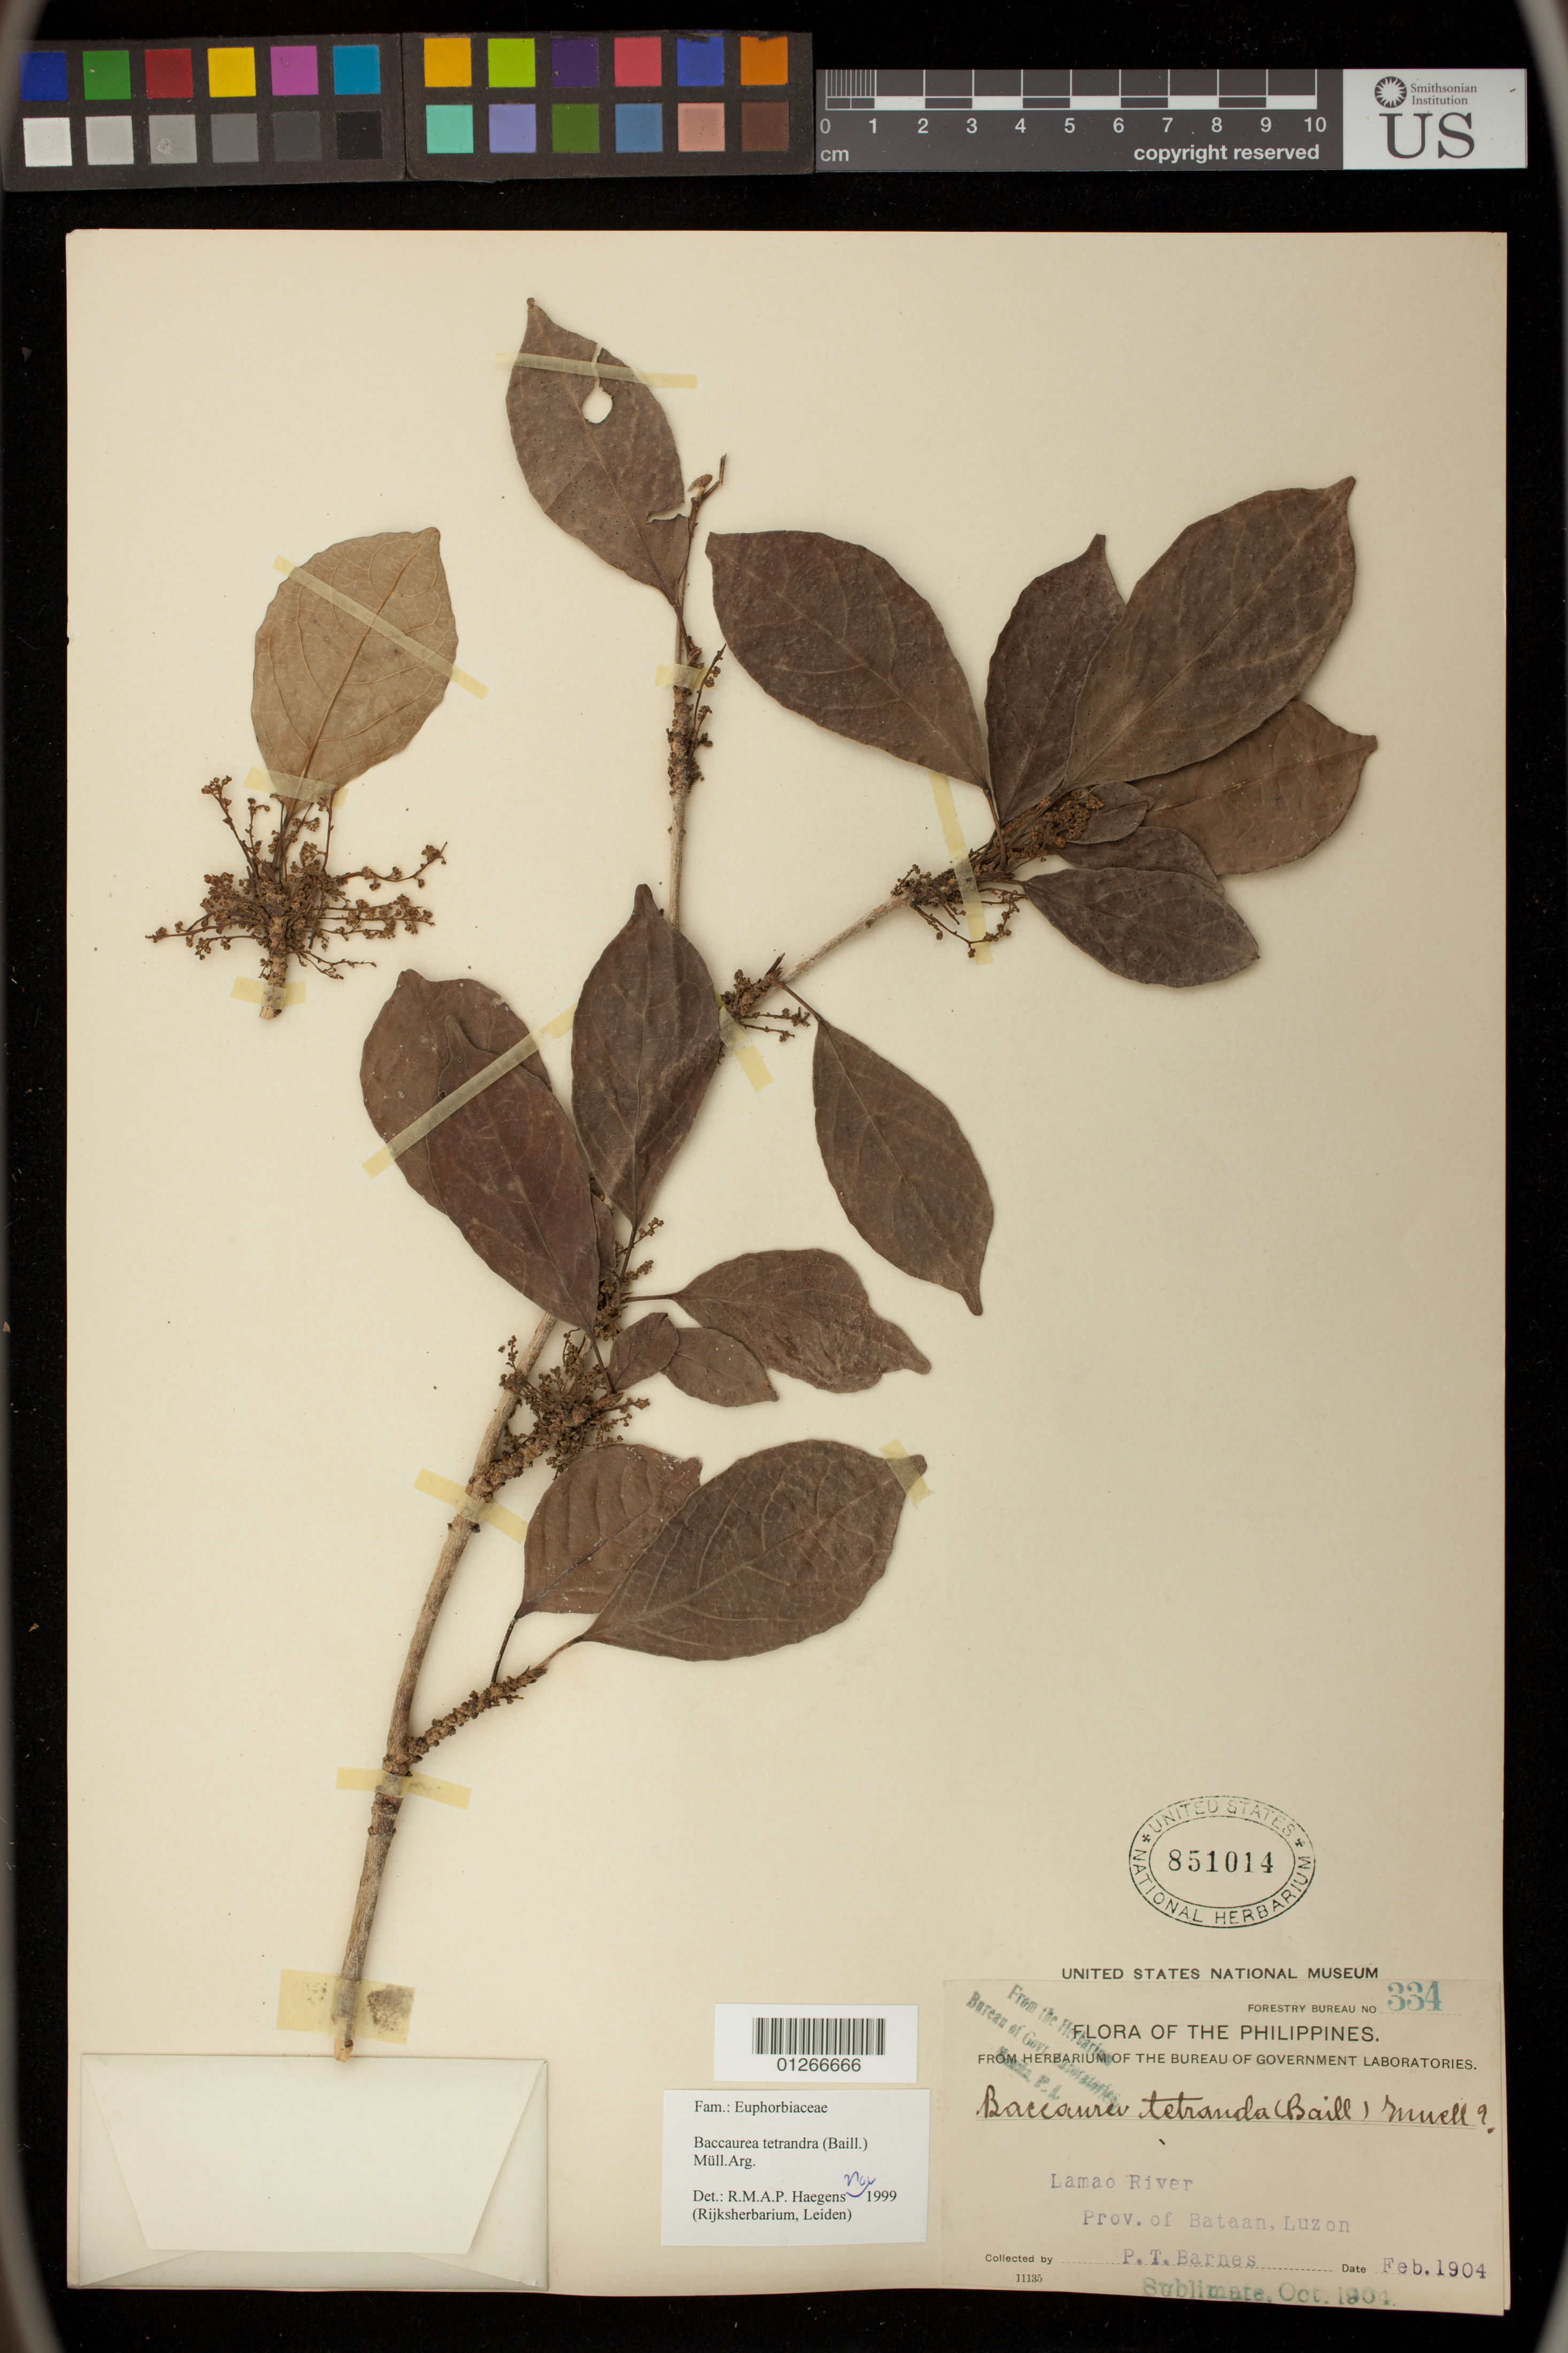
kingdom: Plantae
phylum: Tracheophyta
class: Magnoliopsida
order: Malpighiales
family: Phyllanthaceae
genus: Baccaurea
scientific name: Baccaurea tetrandra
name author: (Baill.) Müll. Arg.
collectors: P. Barnes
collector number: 334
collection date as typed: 1904-02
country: Philippines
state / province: Central Luzon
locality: Lamao River, Prov. of Bataan, Luzon.